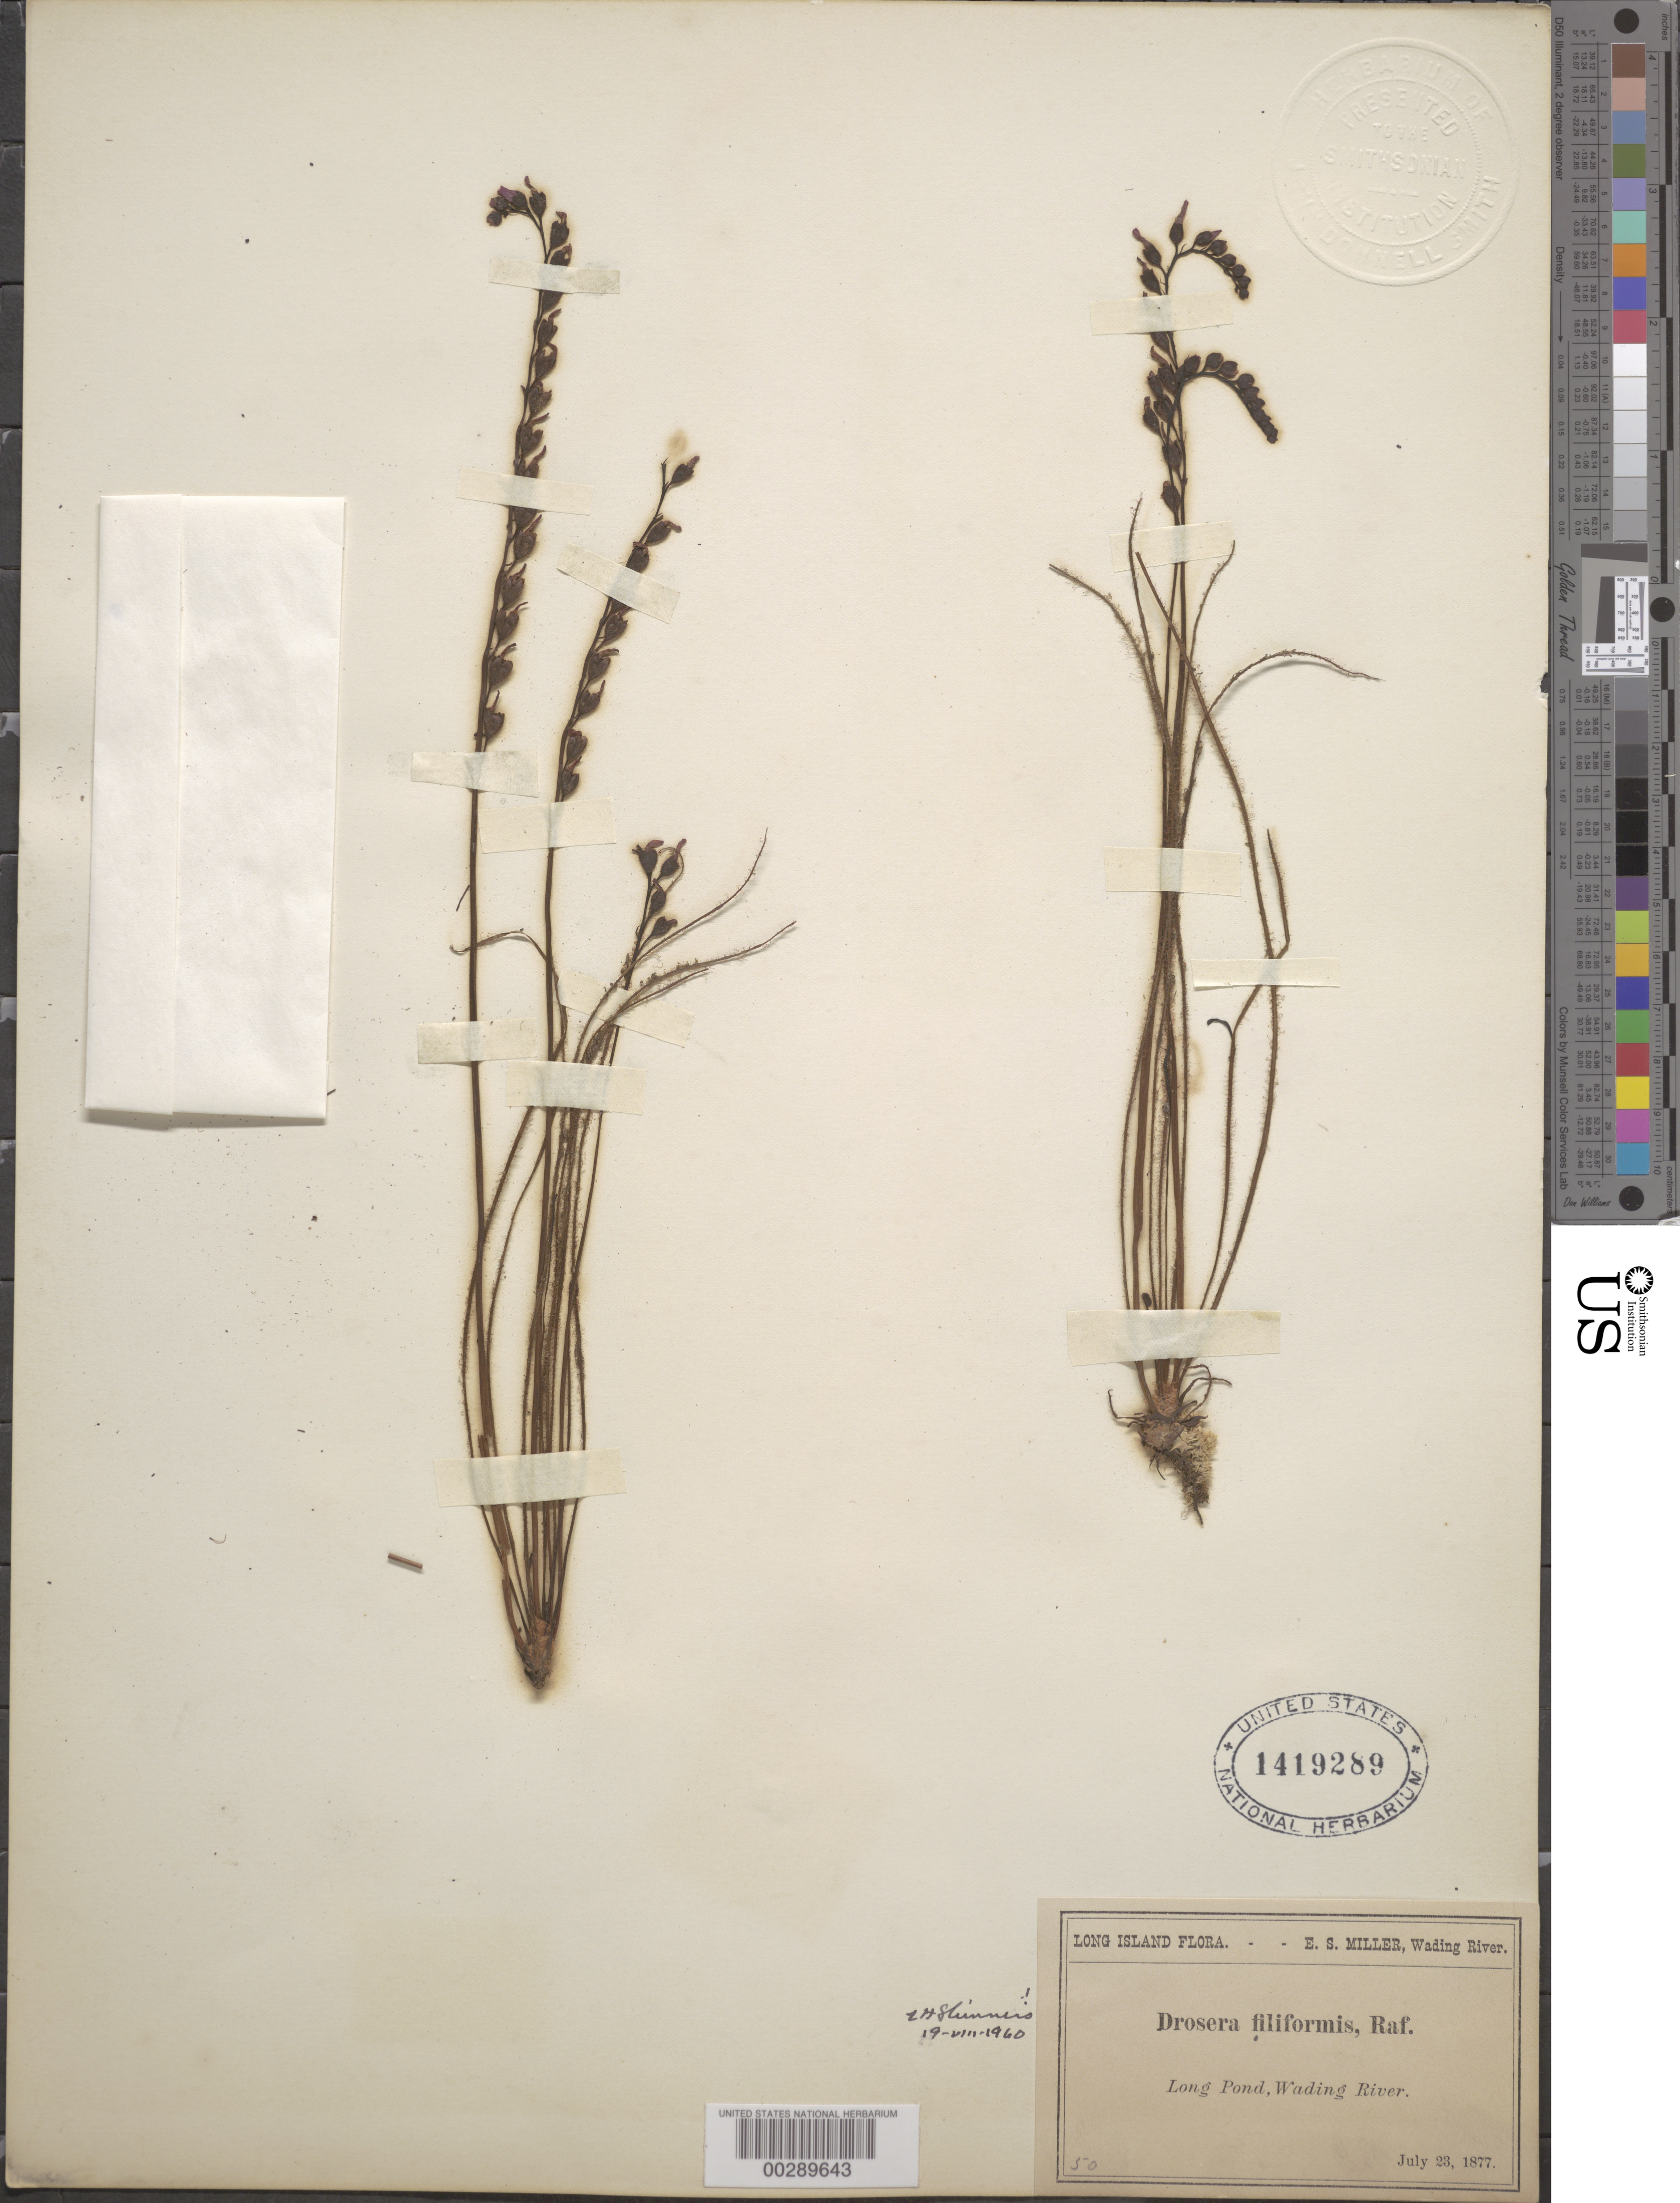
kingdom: Plantae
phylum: Tracheophyta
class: Magnoliopsida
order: Caryophyllales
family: Droseraceae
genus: Drosera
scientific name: Drosera filiformis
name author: Raf.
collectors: E. S. Miller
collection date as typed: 23 Jul 1877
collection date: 1877-07-23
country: United States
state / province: New York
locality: Long island, long pond, wading river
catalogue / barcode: US 1419289